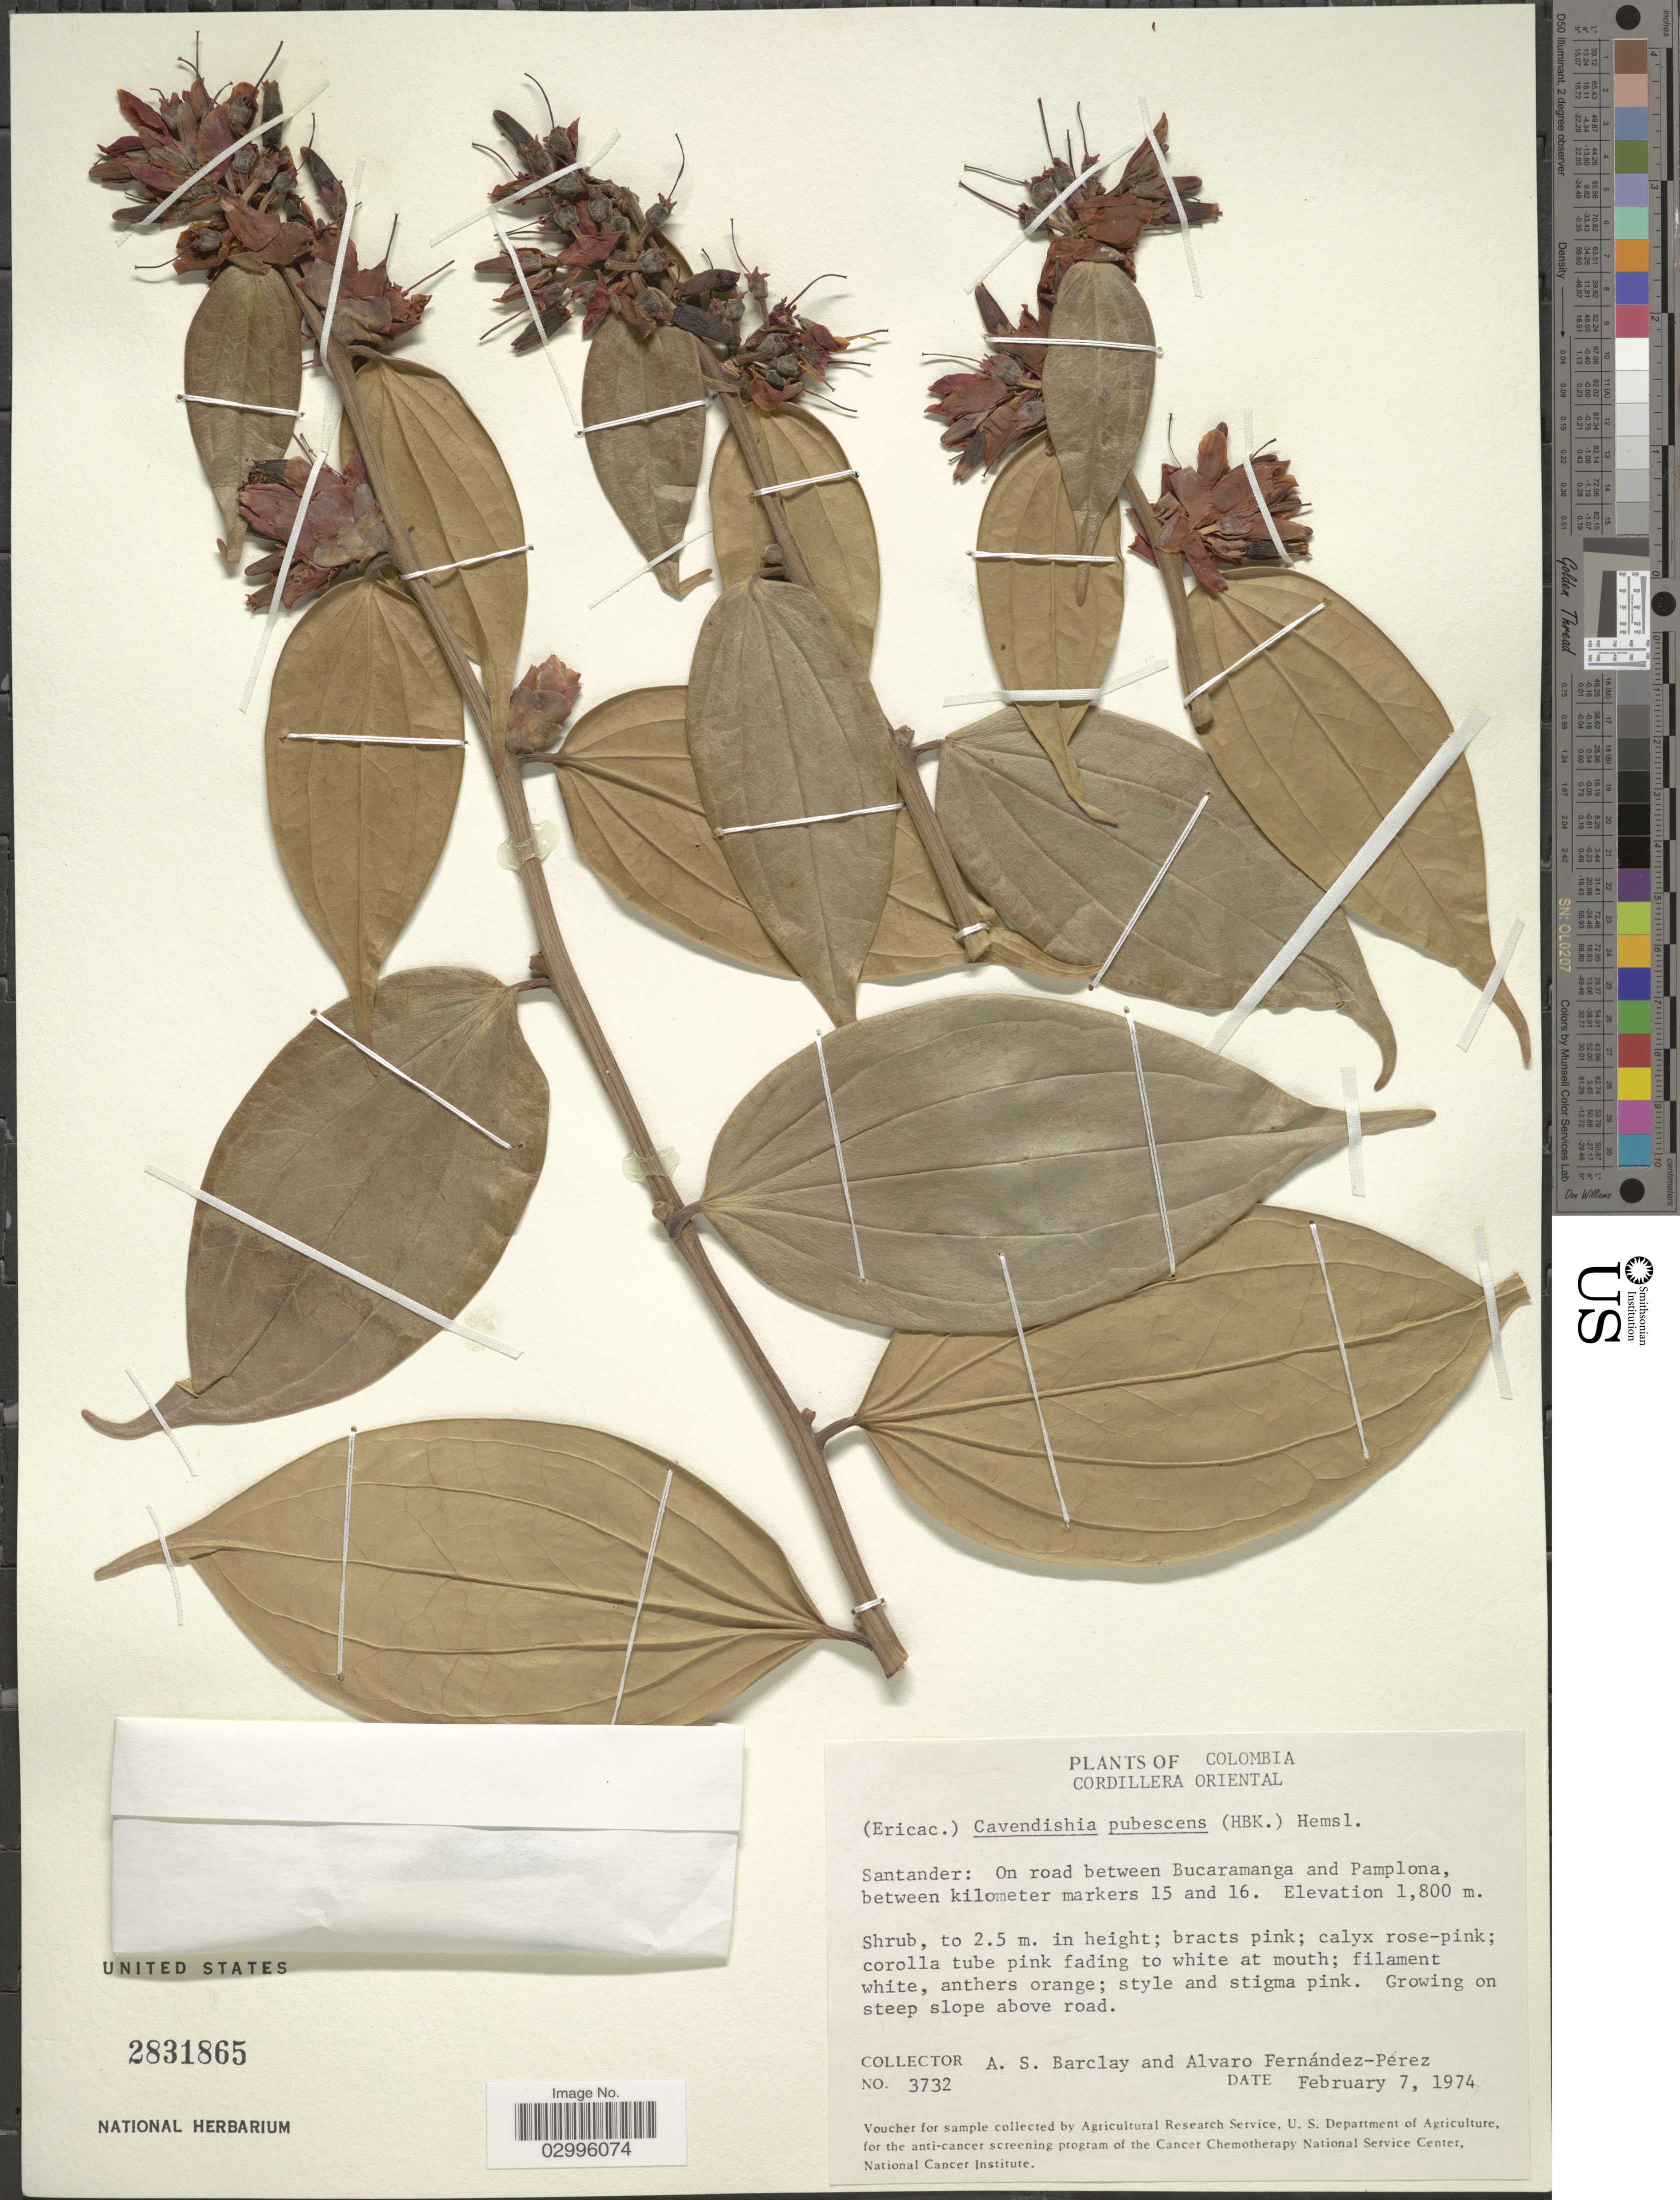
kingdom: Plantae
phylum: Tracheophyta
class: Magnoliopsida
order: Ericales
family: Ericaceae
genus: Cavendishia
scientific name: Cavendishia pubescens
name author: (Kunth) Hemsl.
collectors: A. S. Barclay & A. Fernández-Pérez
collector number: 3732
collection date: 1974-02-07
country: Colombia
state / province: Santander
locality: Cordillera Oriental. On road between Bucaramanga and Pamplona, between markers 15 and 16.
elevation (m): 1800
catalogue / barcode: US 2831865